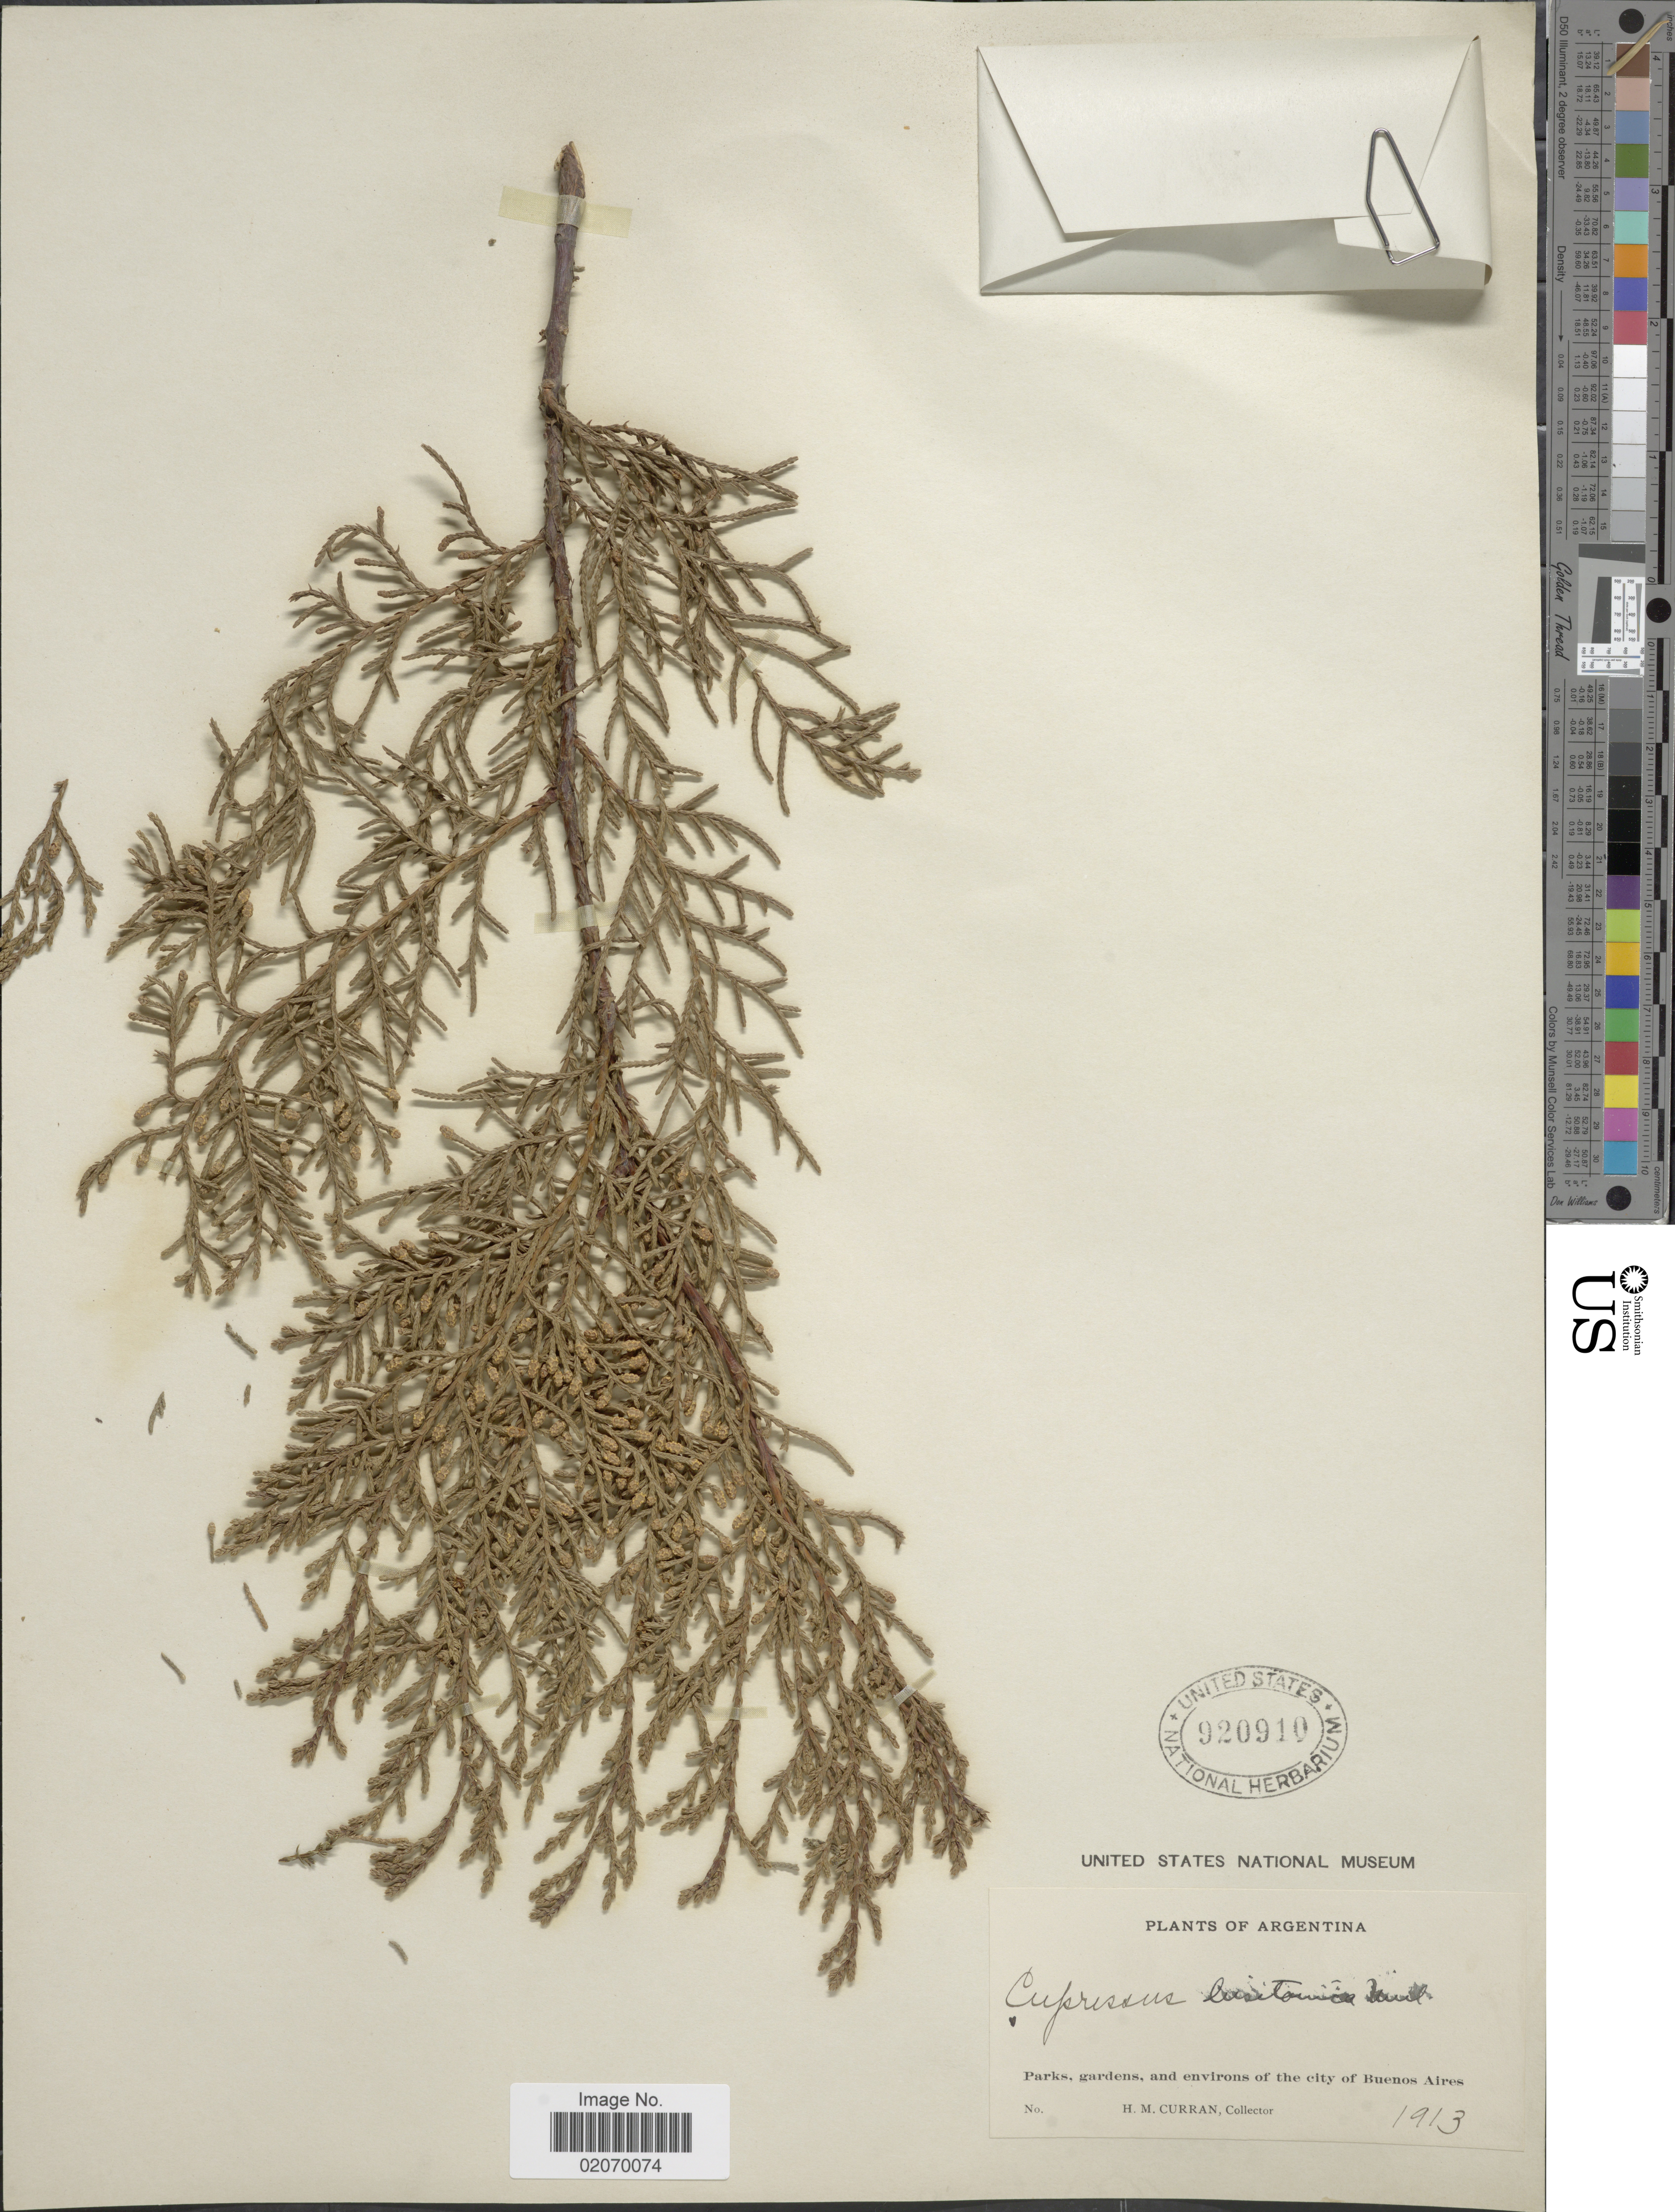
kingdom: Plantae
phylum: Tracheophyta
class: Pinopsida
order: Pinales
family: Cupressaceae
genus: Hesperocyparis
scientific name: Hesperocyparis lusitanica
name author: (Miller) Bartel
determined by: (US) Smithsonian Institution - National Museum of Natural History - Department of Botany (UNITED STATES)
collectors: H. M. Curran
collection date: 1913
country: Argentina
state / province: Buenos Aires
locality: Park, gardens, and environs of the city of Buenos Aires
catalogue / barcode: US 920910